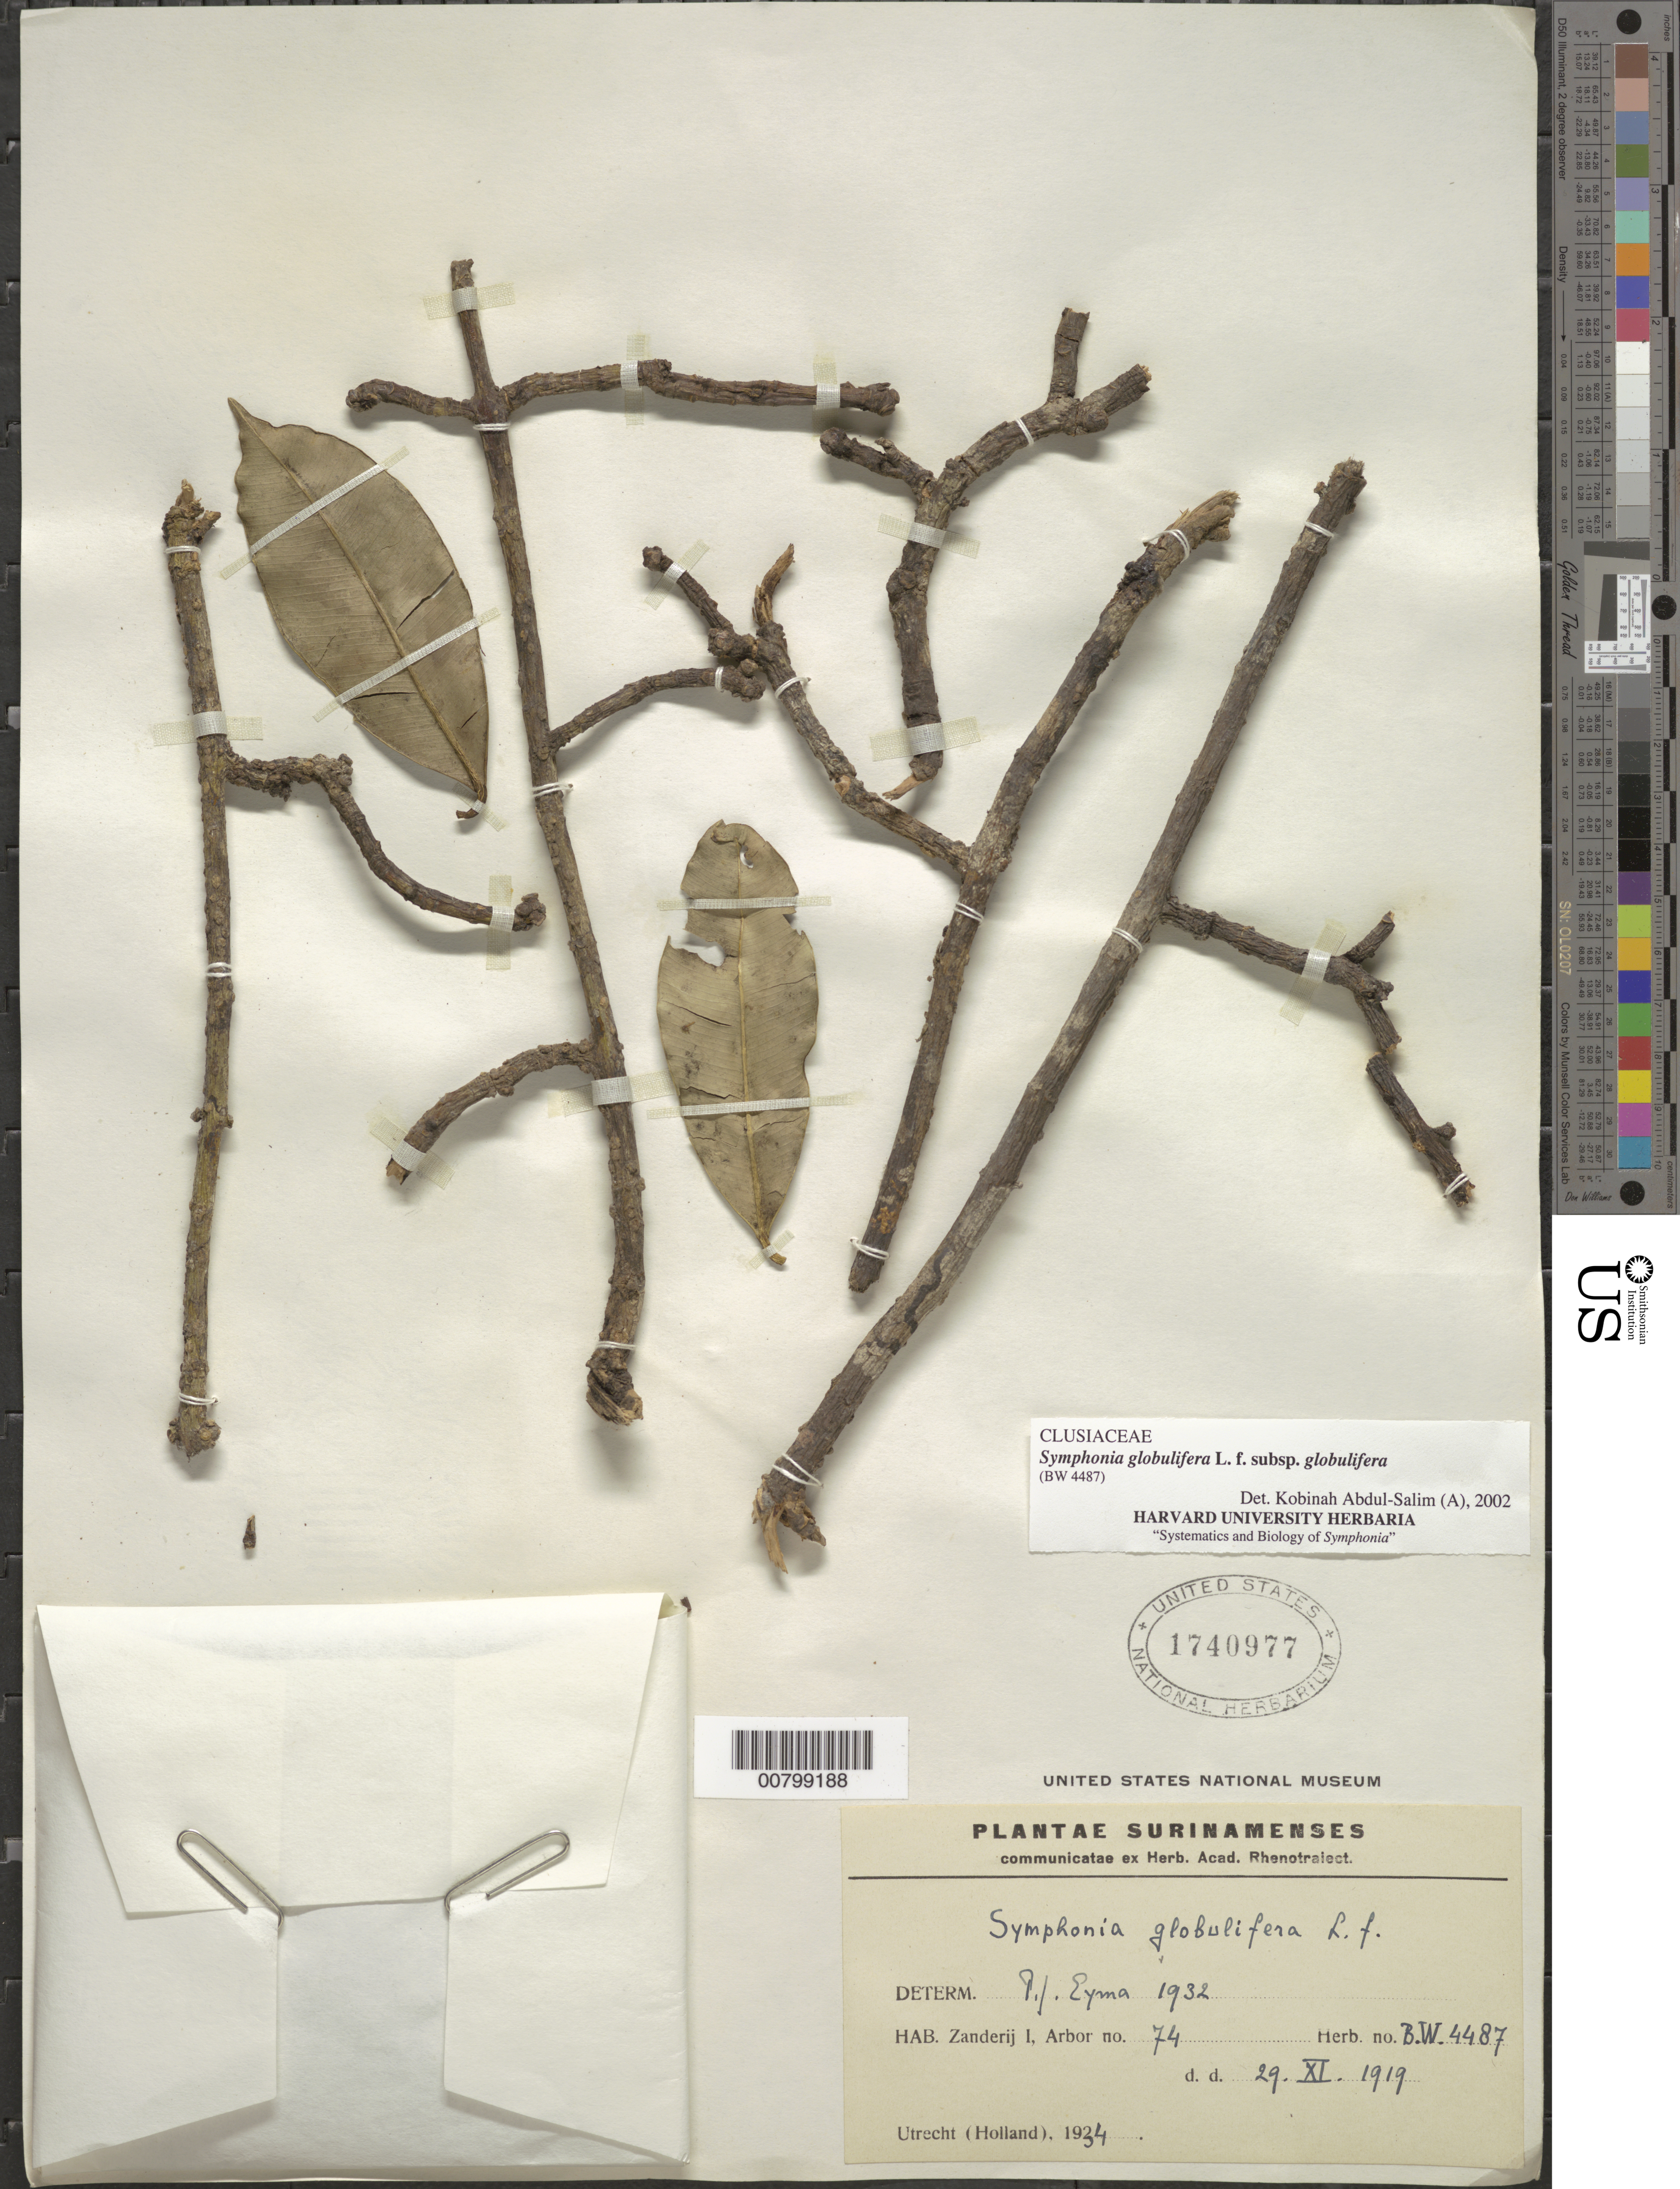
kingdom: Plantae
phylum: Tracheophyta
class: Magnoliopsida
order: Malpighiales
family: Clusiaceae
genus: Symphonia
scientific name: Symphonia globulifera subsp. globulifera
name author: L. f.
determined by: Abdul-Salim, K.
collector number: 4487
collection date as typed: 29-Nov-19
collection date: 1919-11-29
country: Suriname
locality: Zanderij I., Forest Reserve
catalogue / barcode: US 1740977